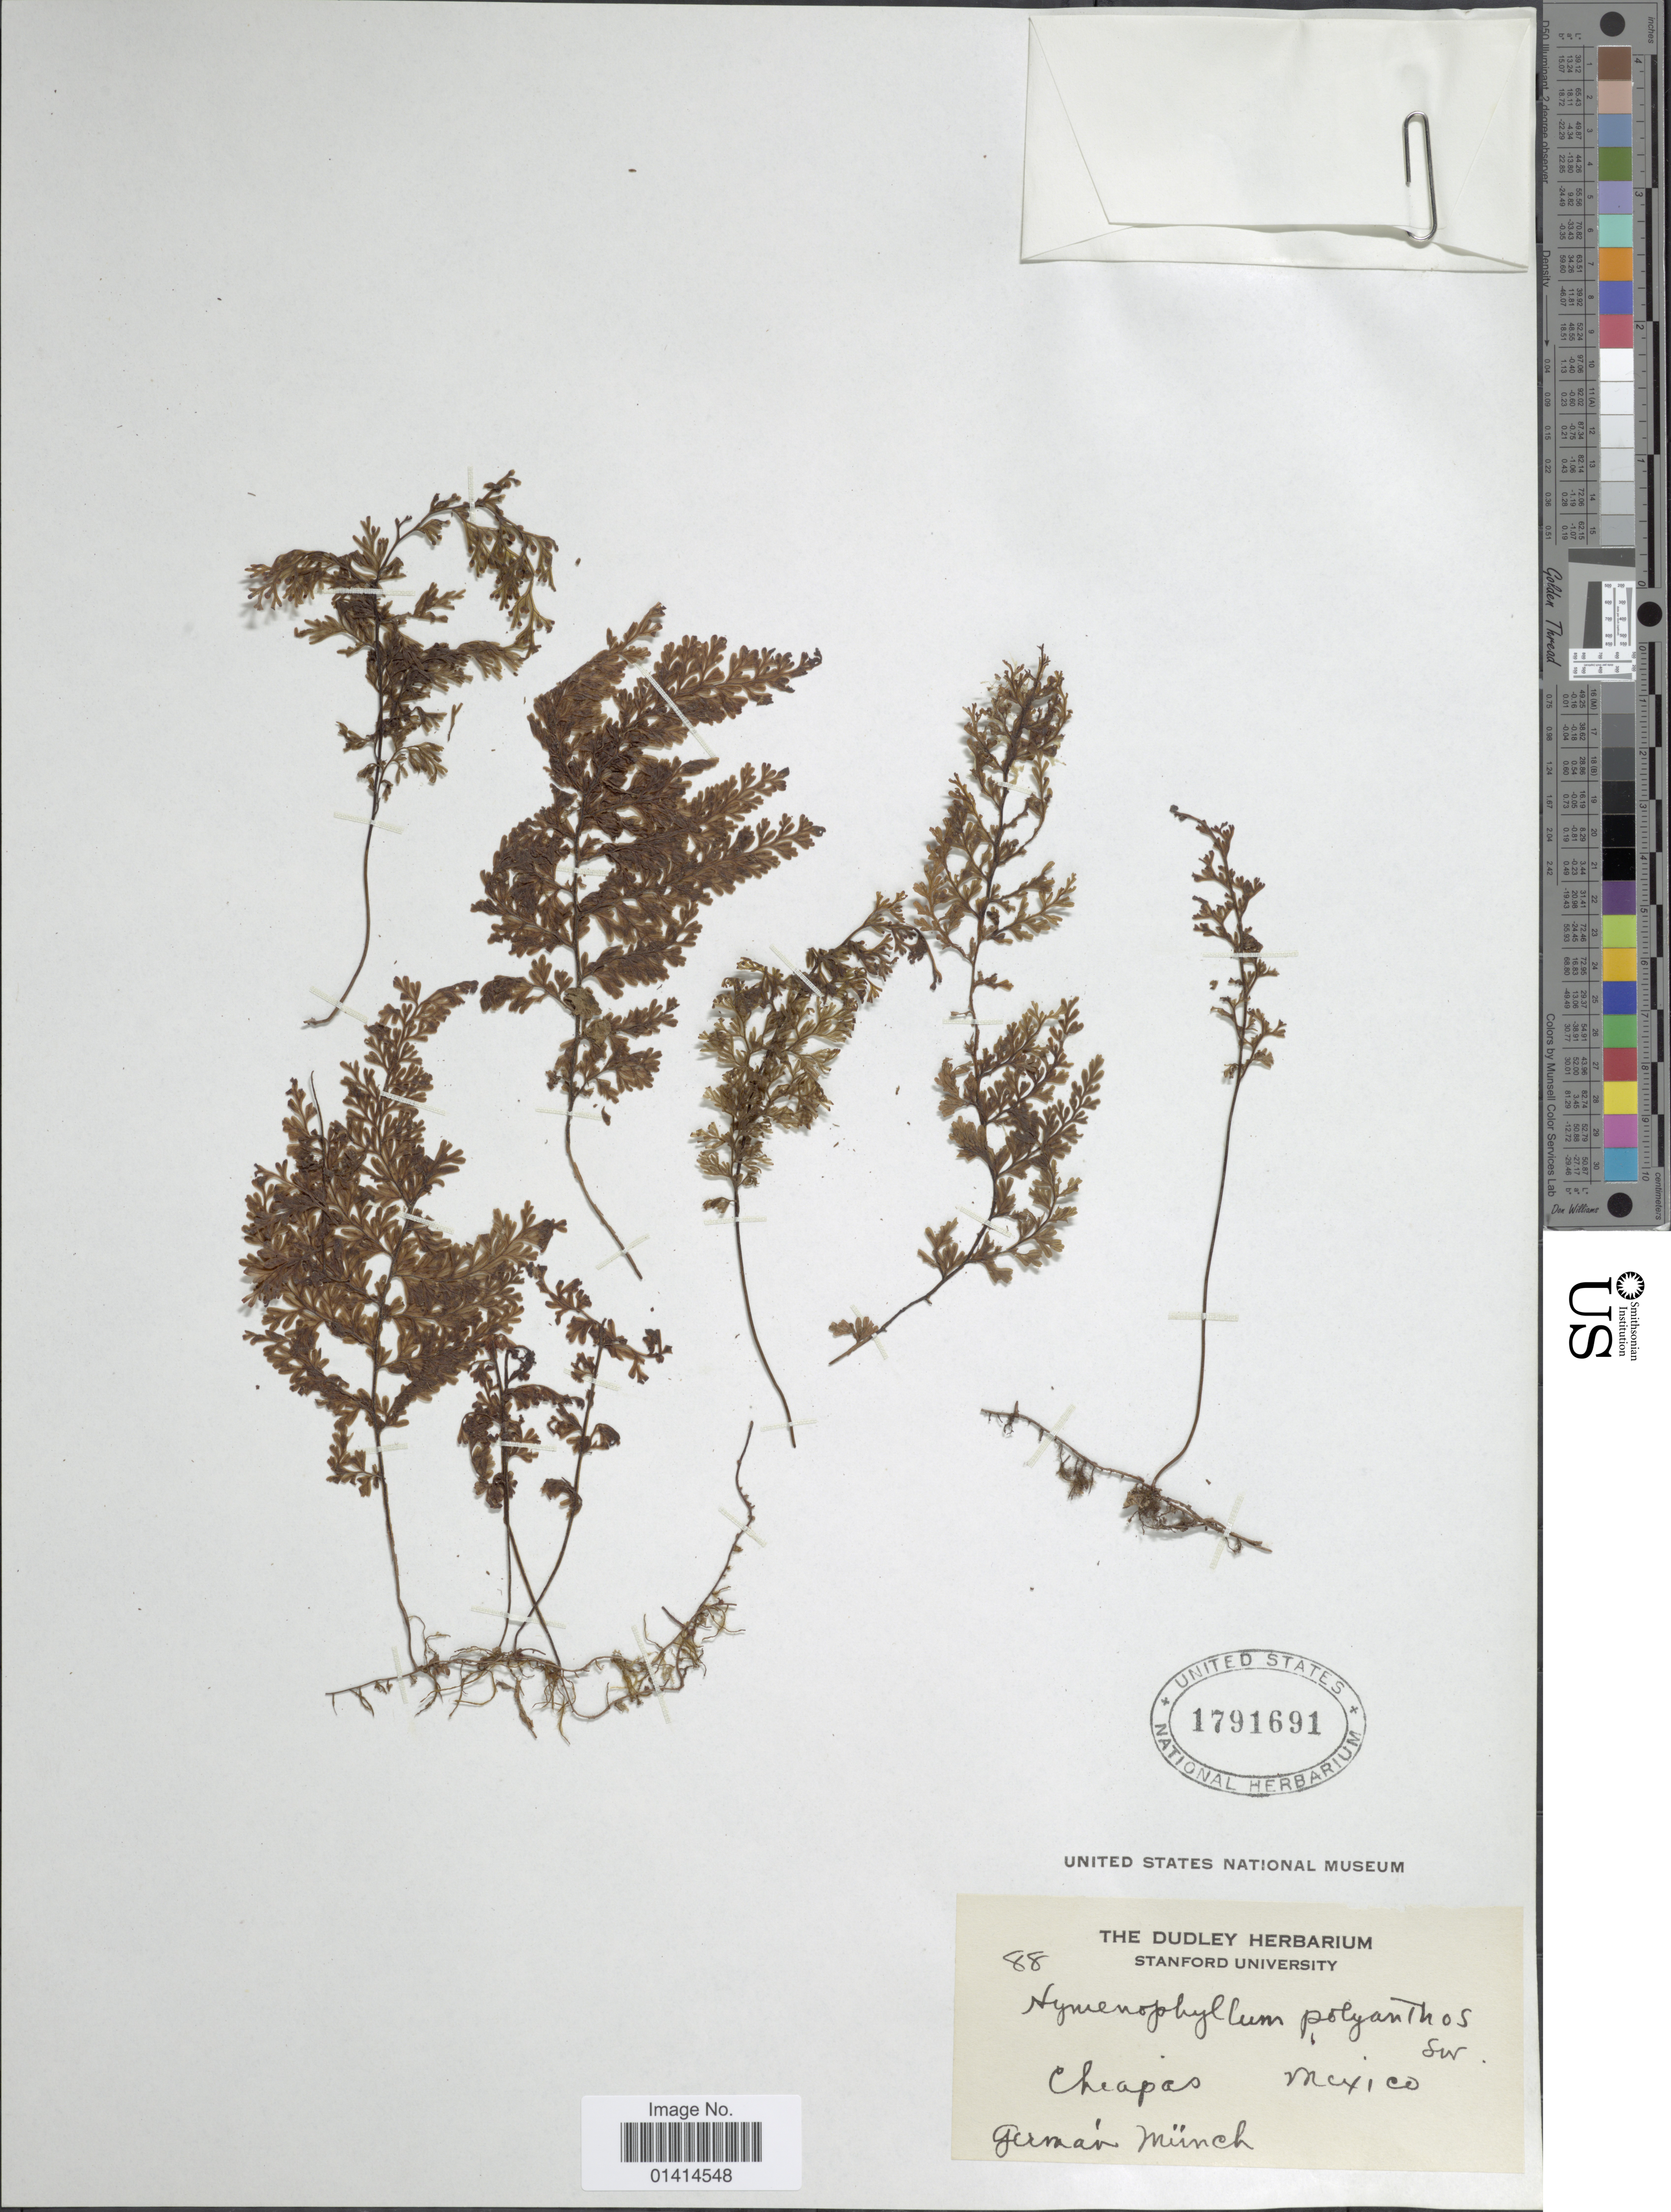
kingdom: Plantae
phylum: Tracheophyta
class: Polypodiopsida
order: Hymenophyllales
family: Hymenophyllaceae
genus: Hymenophyllum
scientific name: Hymenophyllum polyanthos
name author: (Sw.) Sw.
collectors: G. Munch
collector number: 88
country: Mexico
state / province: Chiapas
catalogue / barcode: US 1791691